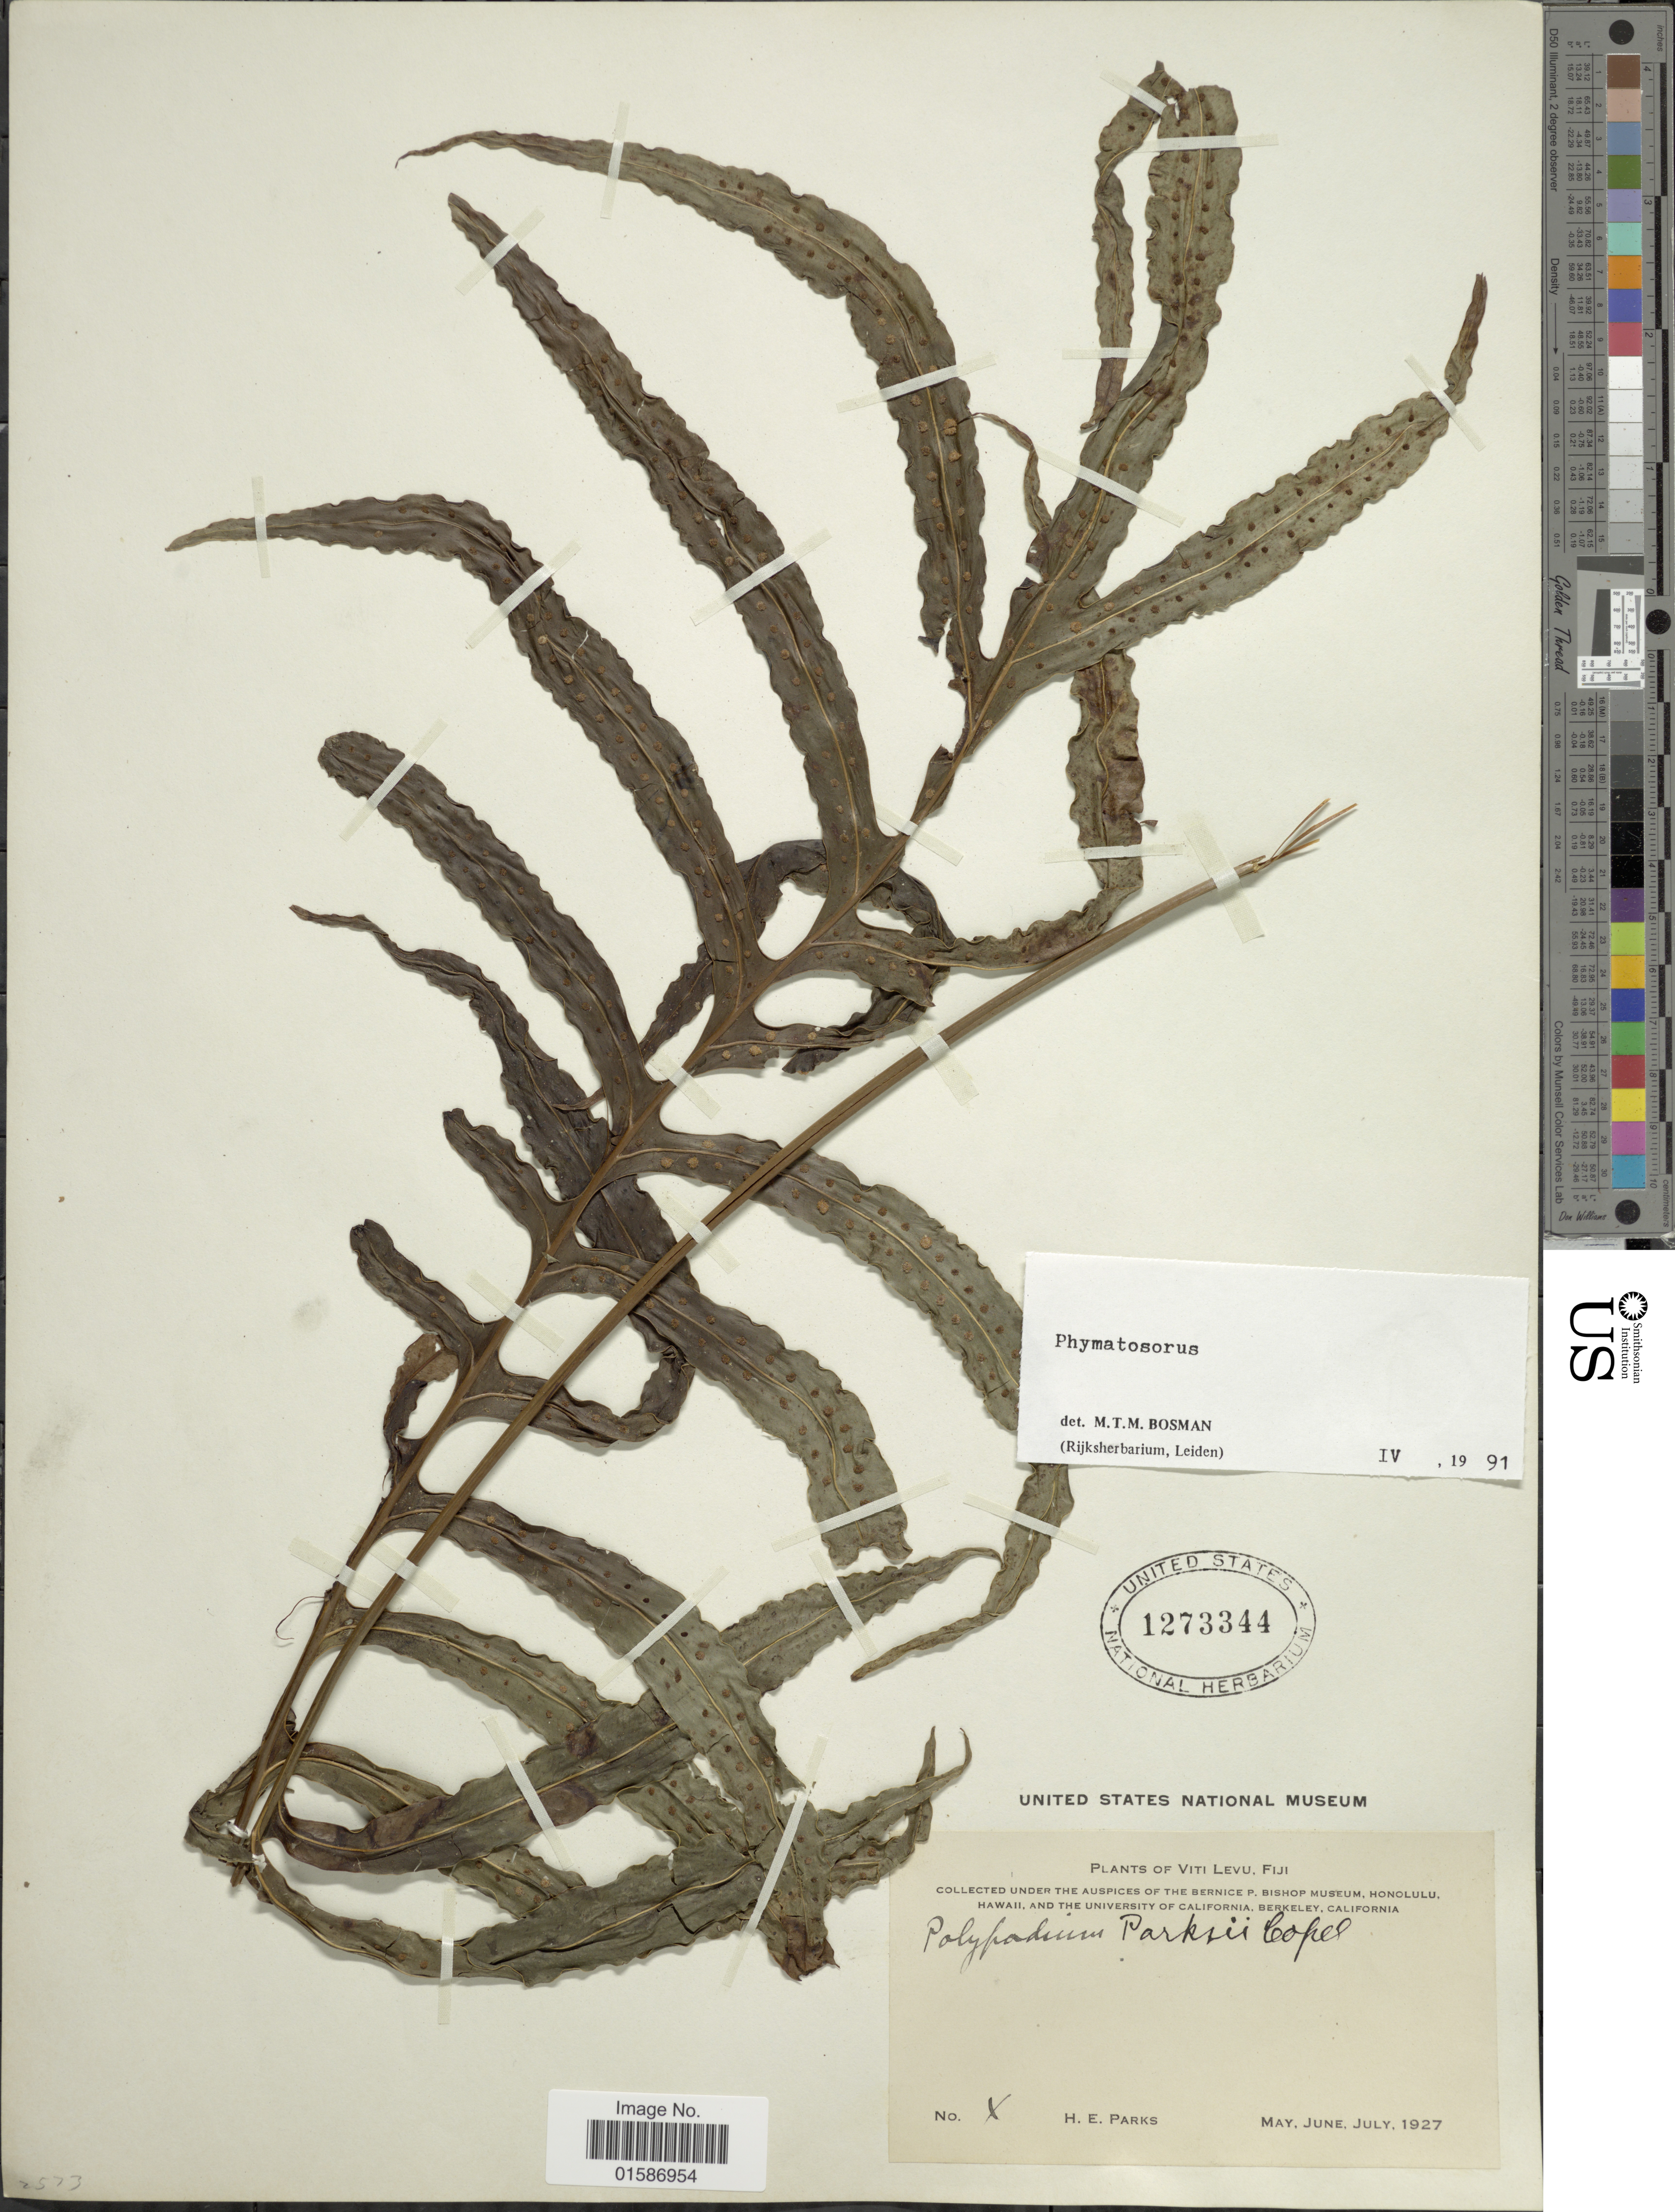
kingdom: Plantae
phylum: Tracheophyta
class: Polypodiopsida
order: Polypodiales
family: Polypodiaceae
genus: Microsorum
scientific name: Microsorum parksii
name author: (Copel.) Copel.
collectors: H. E. Parks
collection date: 1927-05/1927-07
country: Fiji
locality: Viti Levu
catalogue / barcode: US 1273344